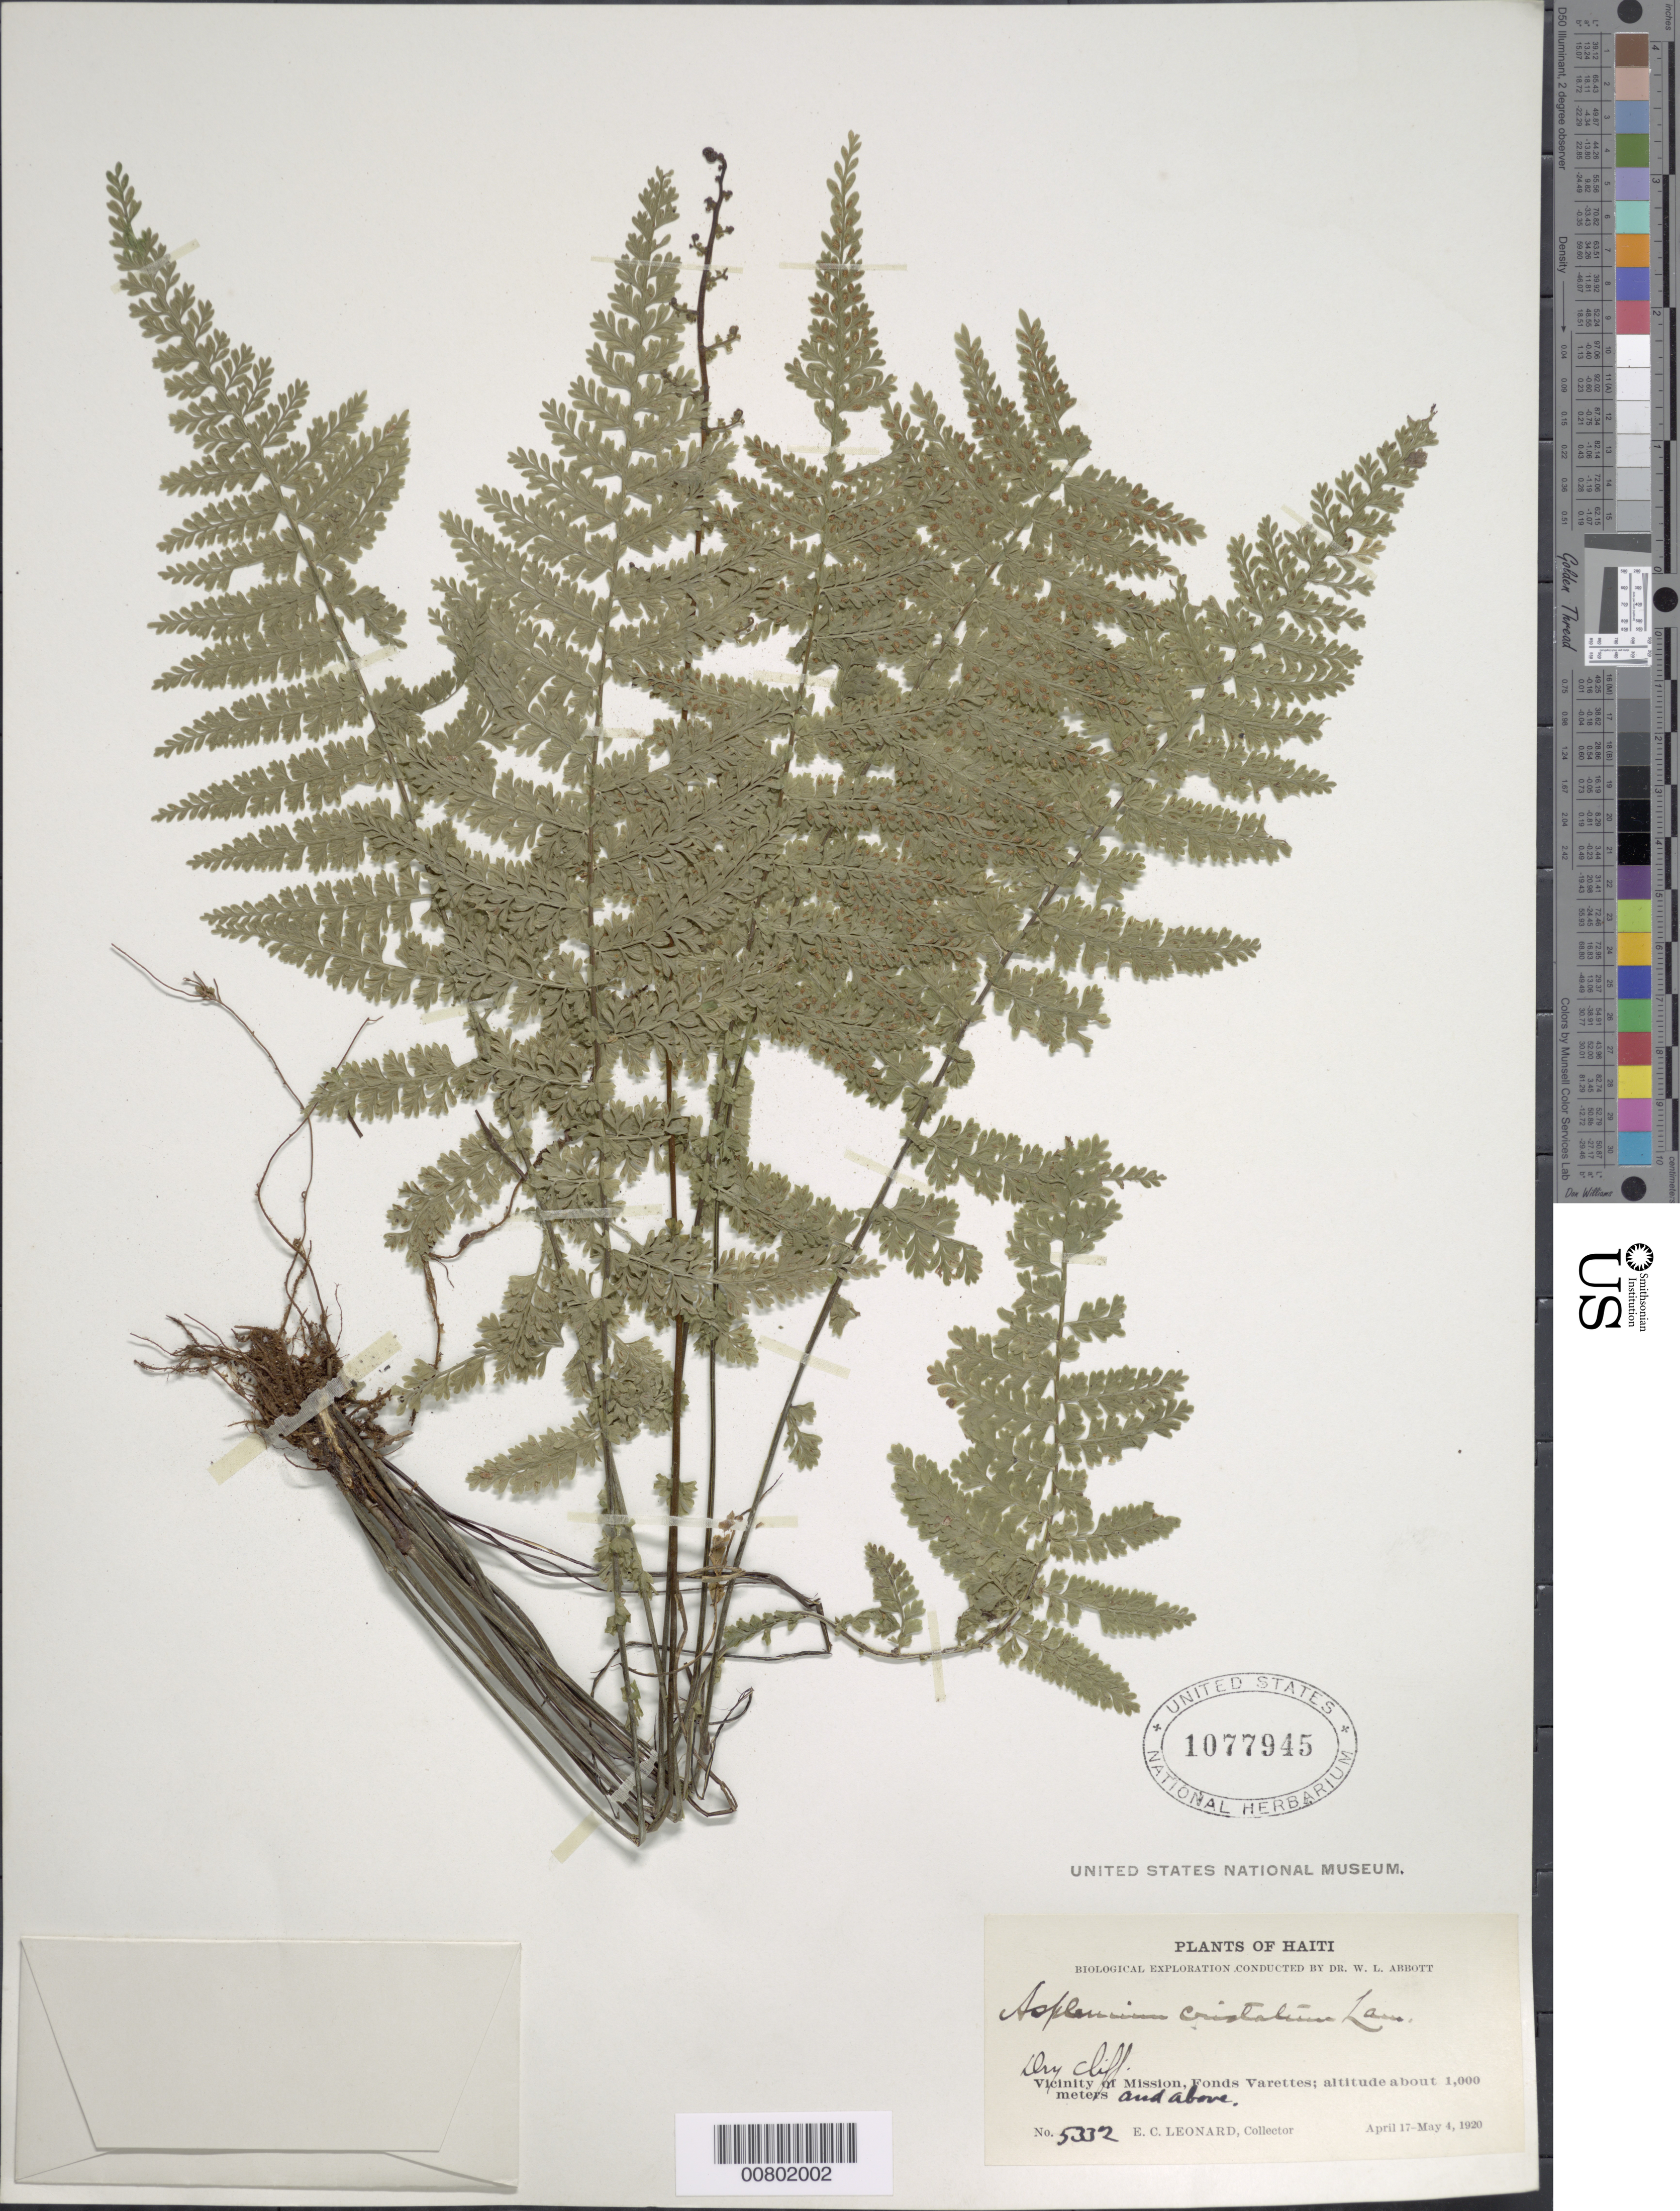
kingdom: Plantae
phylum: Tracheophyta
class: Polypodiopsida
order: Polypodiales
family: Aspleniaceae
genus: Asplenium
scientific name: Asplenium cristatum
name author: Lam.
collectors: E. C. Leonard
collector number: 5332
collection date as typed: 17 Apr 1920 to 04 May 1920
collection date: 1920-04-17/1920-05-04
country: Haiti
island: Hispaniola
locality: Fonds Varettes, vicinity Mission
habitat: Dry cliff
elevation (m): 1000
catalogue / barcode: US 1077945